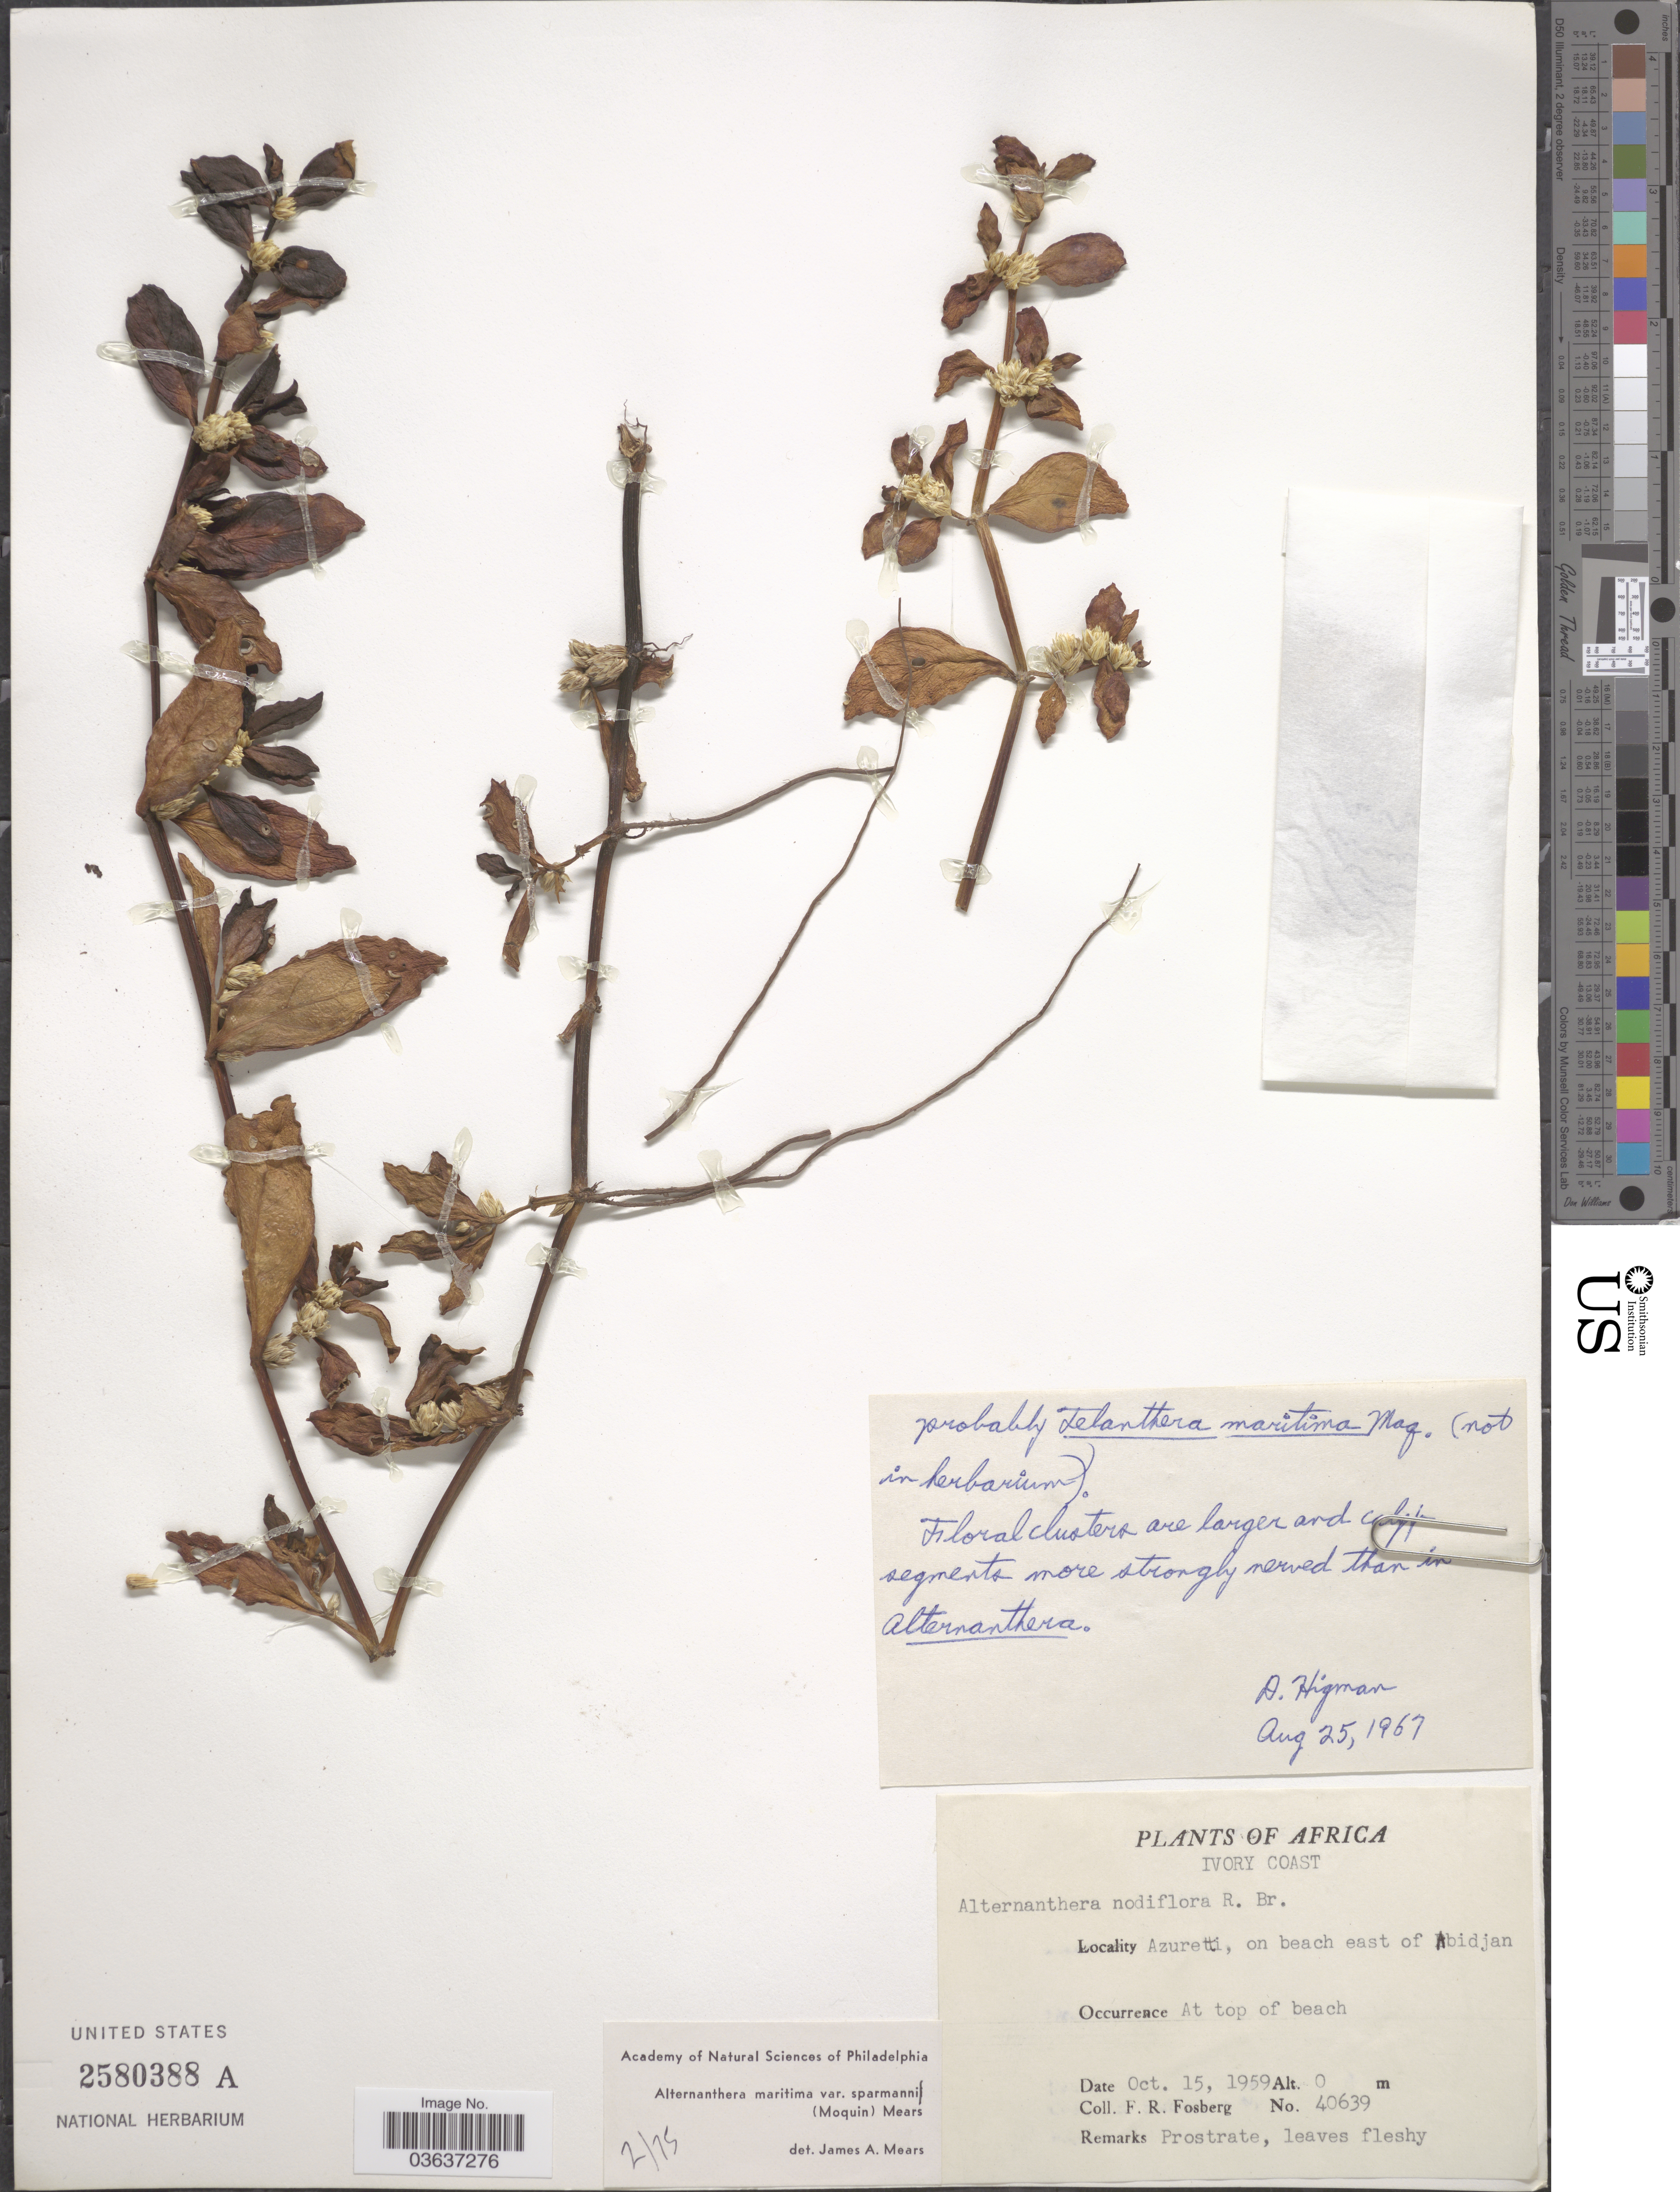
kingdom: Plantae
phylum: Tracheophyta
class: Magnoliopsida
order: Caryophyllales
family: Amaranthaceae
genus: Alternanthera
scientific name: Alternanthera maritima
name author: (Mart.) A. St.-Hil.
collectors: F. R. Fosberg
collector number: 40639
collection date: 1959-10-15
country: Ivory Coast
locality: Azuretti, on beach east of Abidjan. At top of beach.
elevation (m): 0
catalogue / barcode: US 2580388A